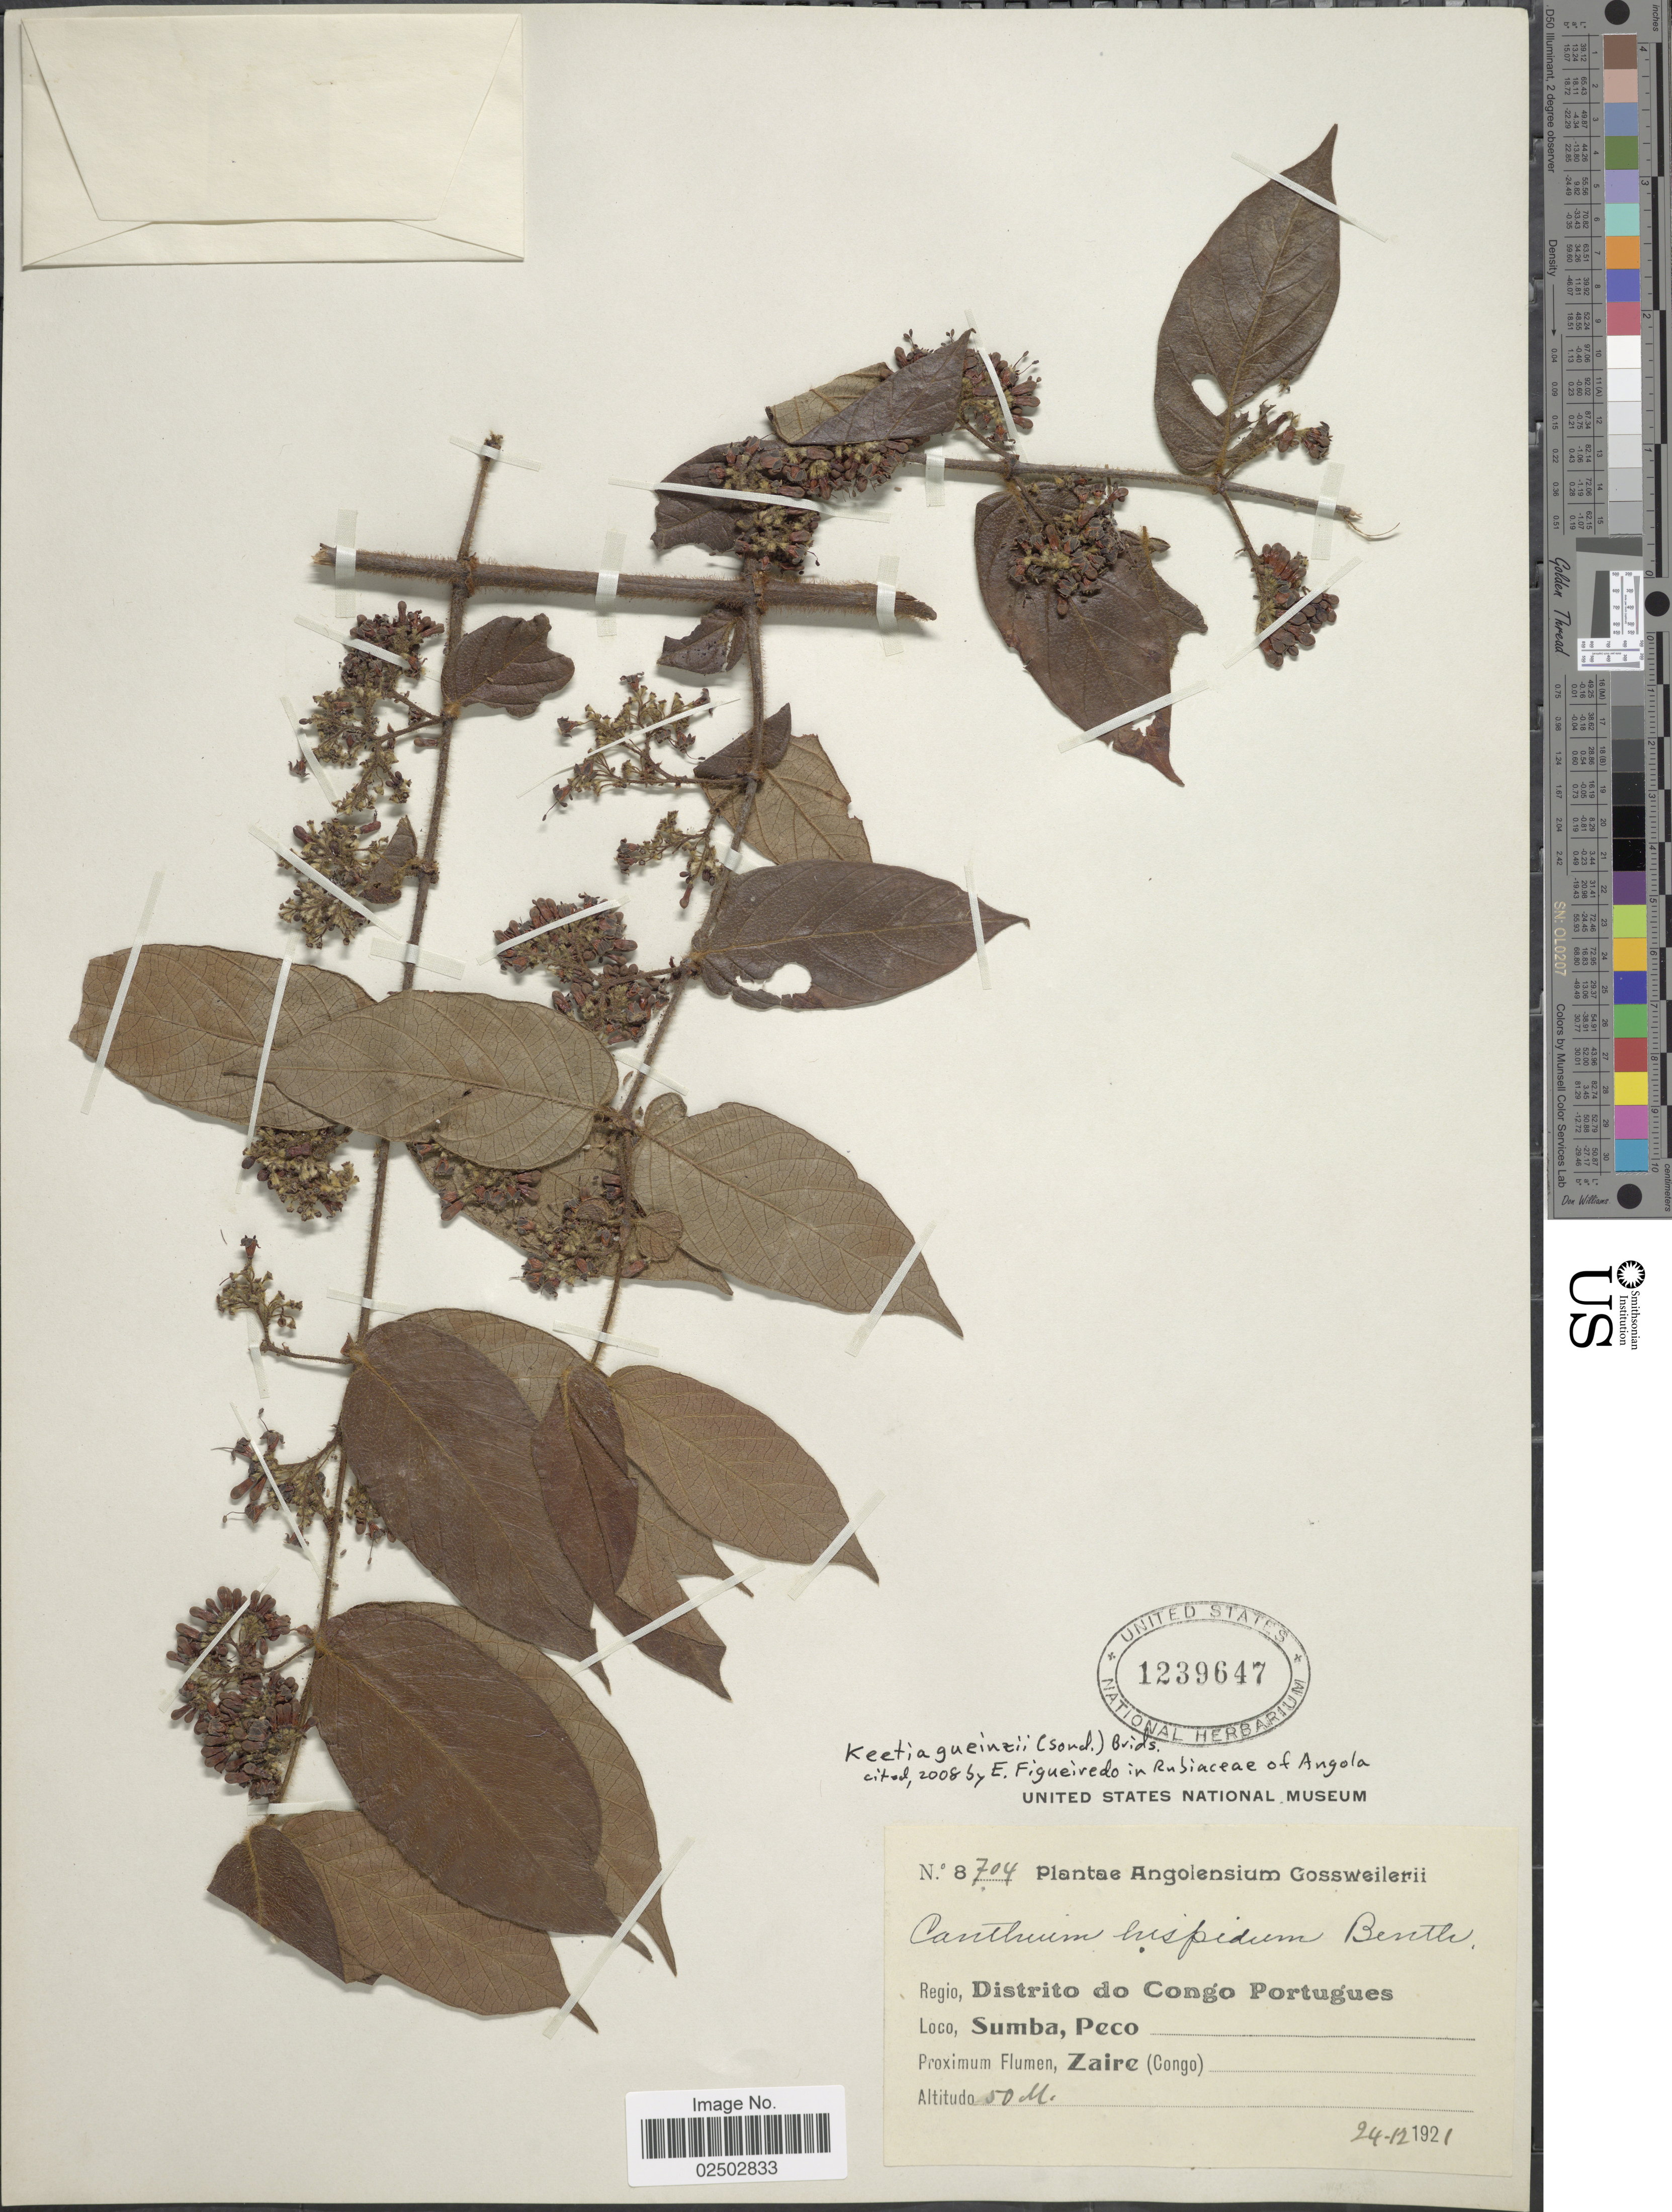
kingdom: Plantae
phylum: Tracheophyta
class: Magnoliopsida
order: Gentianales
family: Rubiaceae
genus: Keetia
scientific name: Keetia gueinzii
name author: (Sond.) Bridson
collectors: -. Gossweiler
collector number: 8704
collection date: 1921-12-24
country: Angola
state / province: Zaire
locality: Regio, Distrito do Congo Portugues, Sumba, Peco, Zaire (Congo)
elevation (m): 50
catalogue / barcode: US 1239647